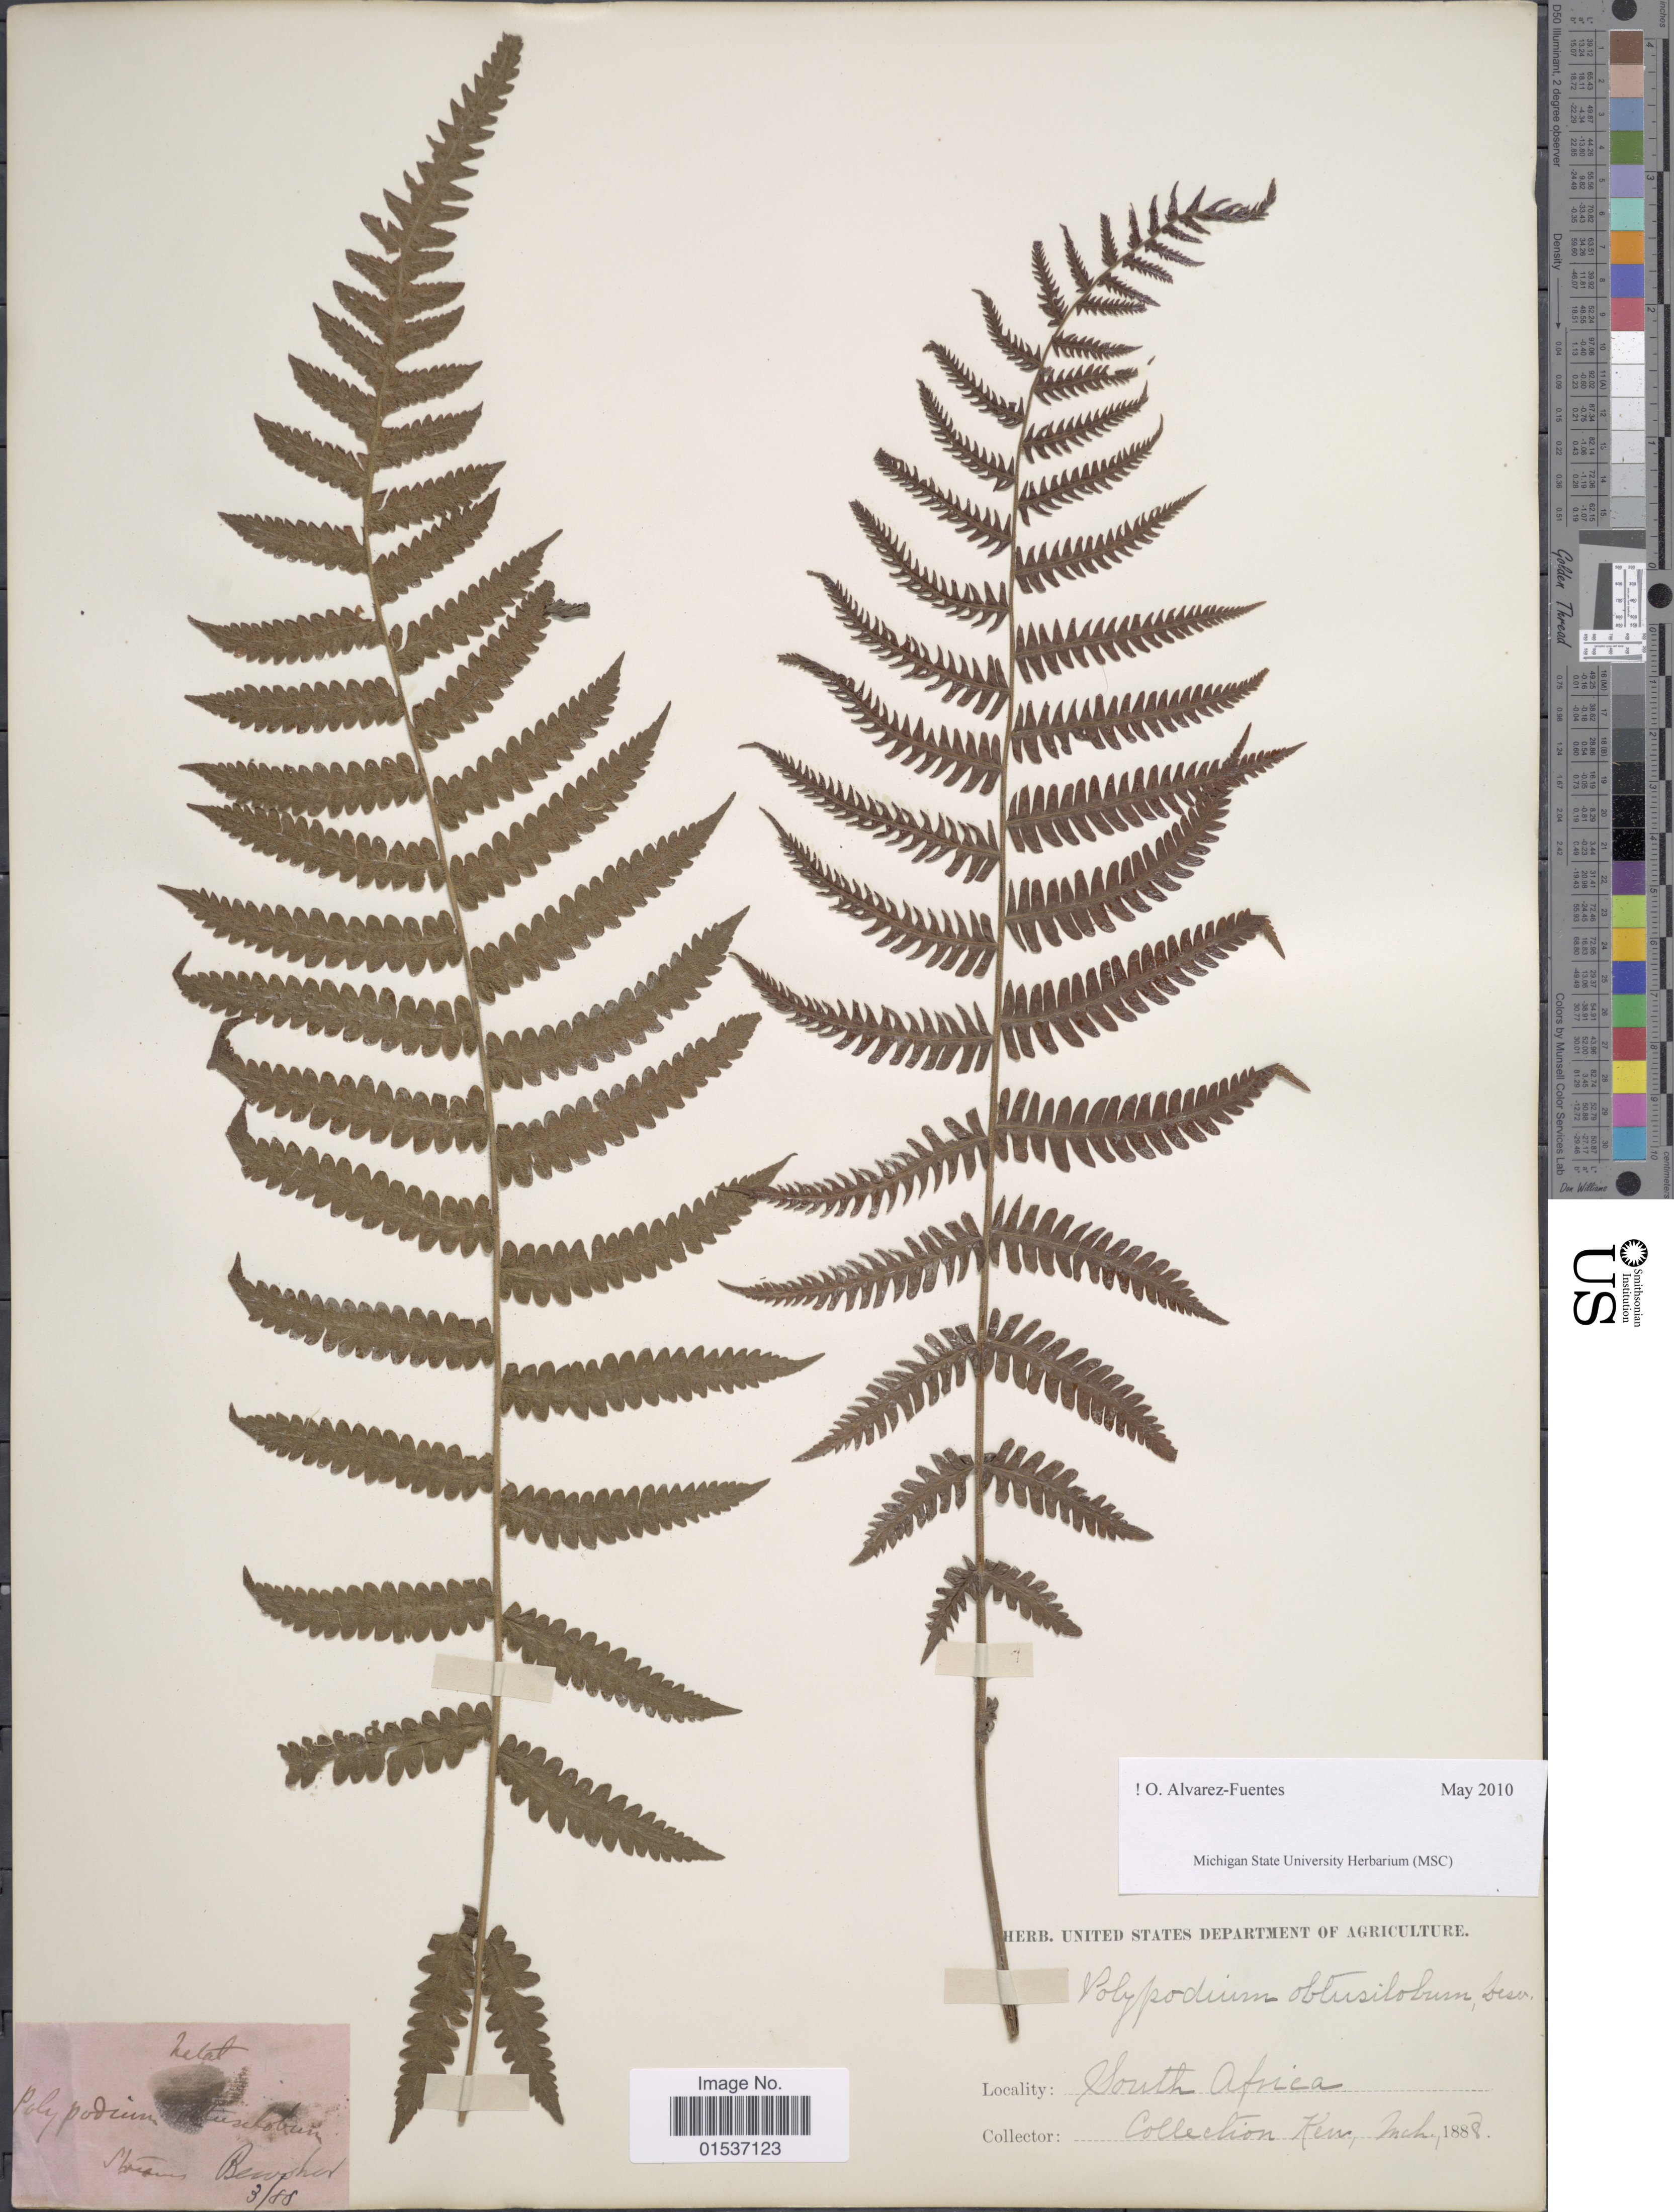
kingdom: Plantae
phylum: Tracheophyta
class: Polypodiopsida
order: Polypodiales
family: Thelypteridaceae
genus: Thelypteris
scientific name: Thelypteris bergiana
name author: (Schltdl.) Ching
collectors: C. Bewsher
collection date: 1888-03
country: South Africa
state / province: KwaZulu-Natal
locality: Natal, [illegible text] stream Bewsher